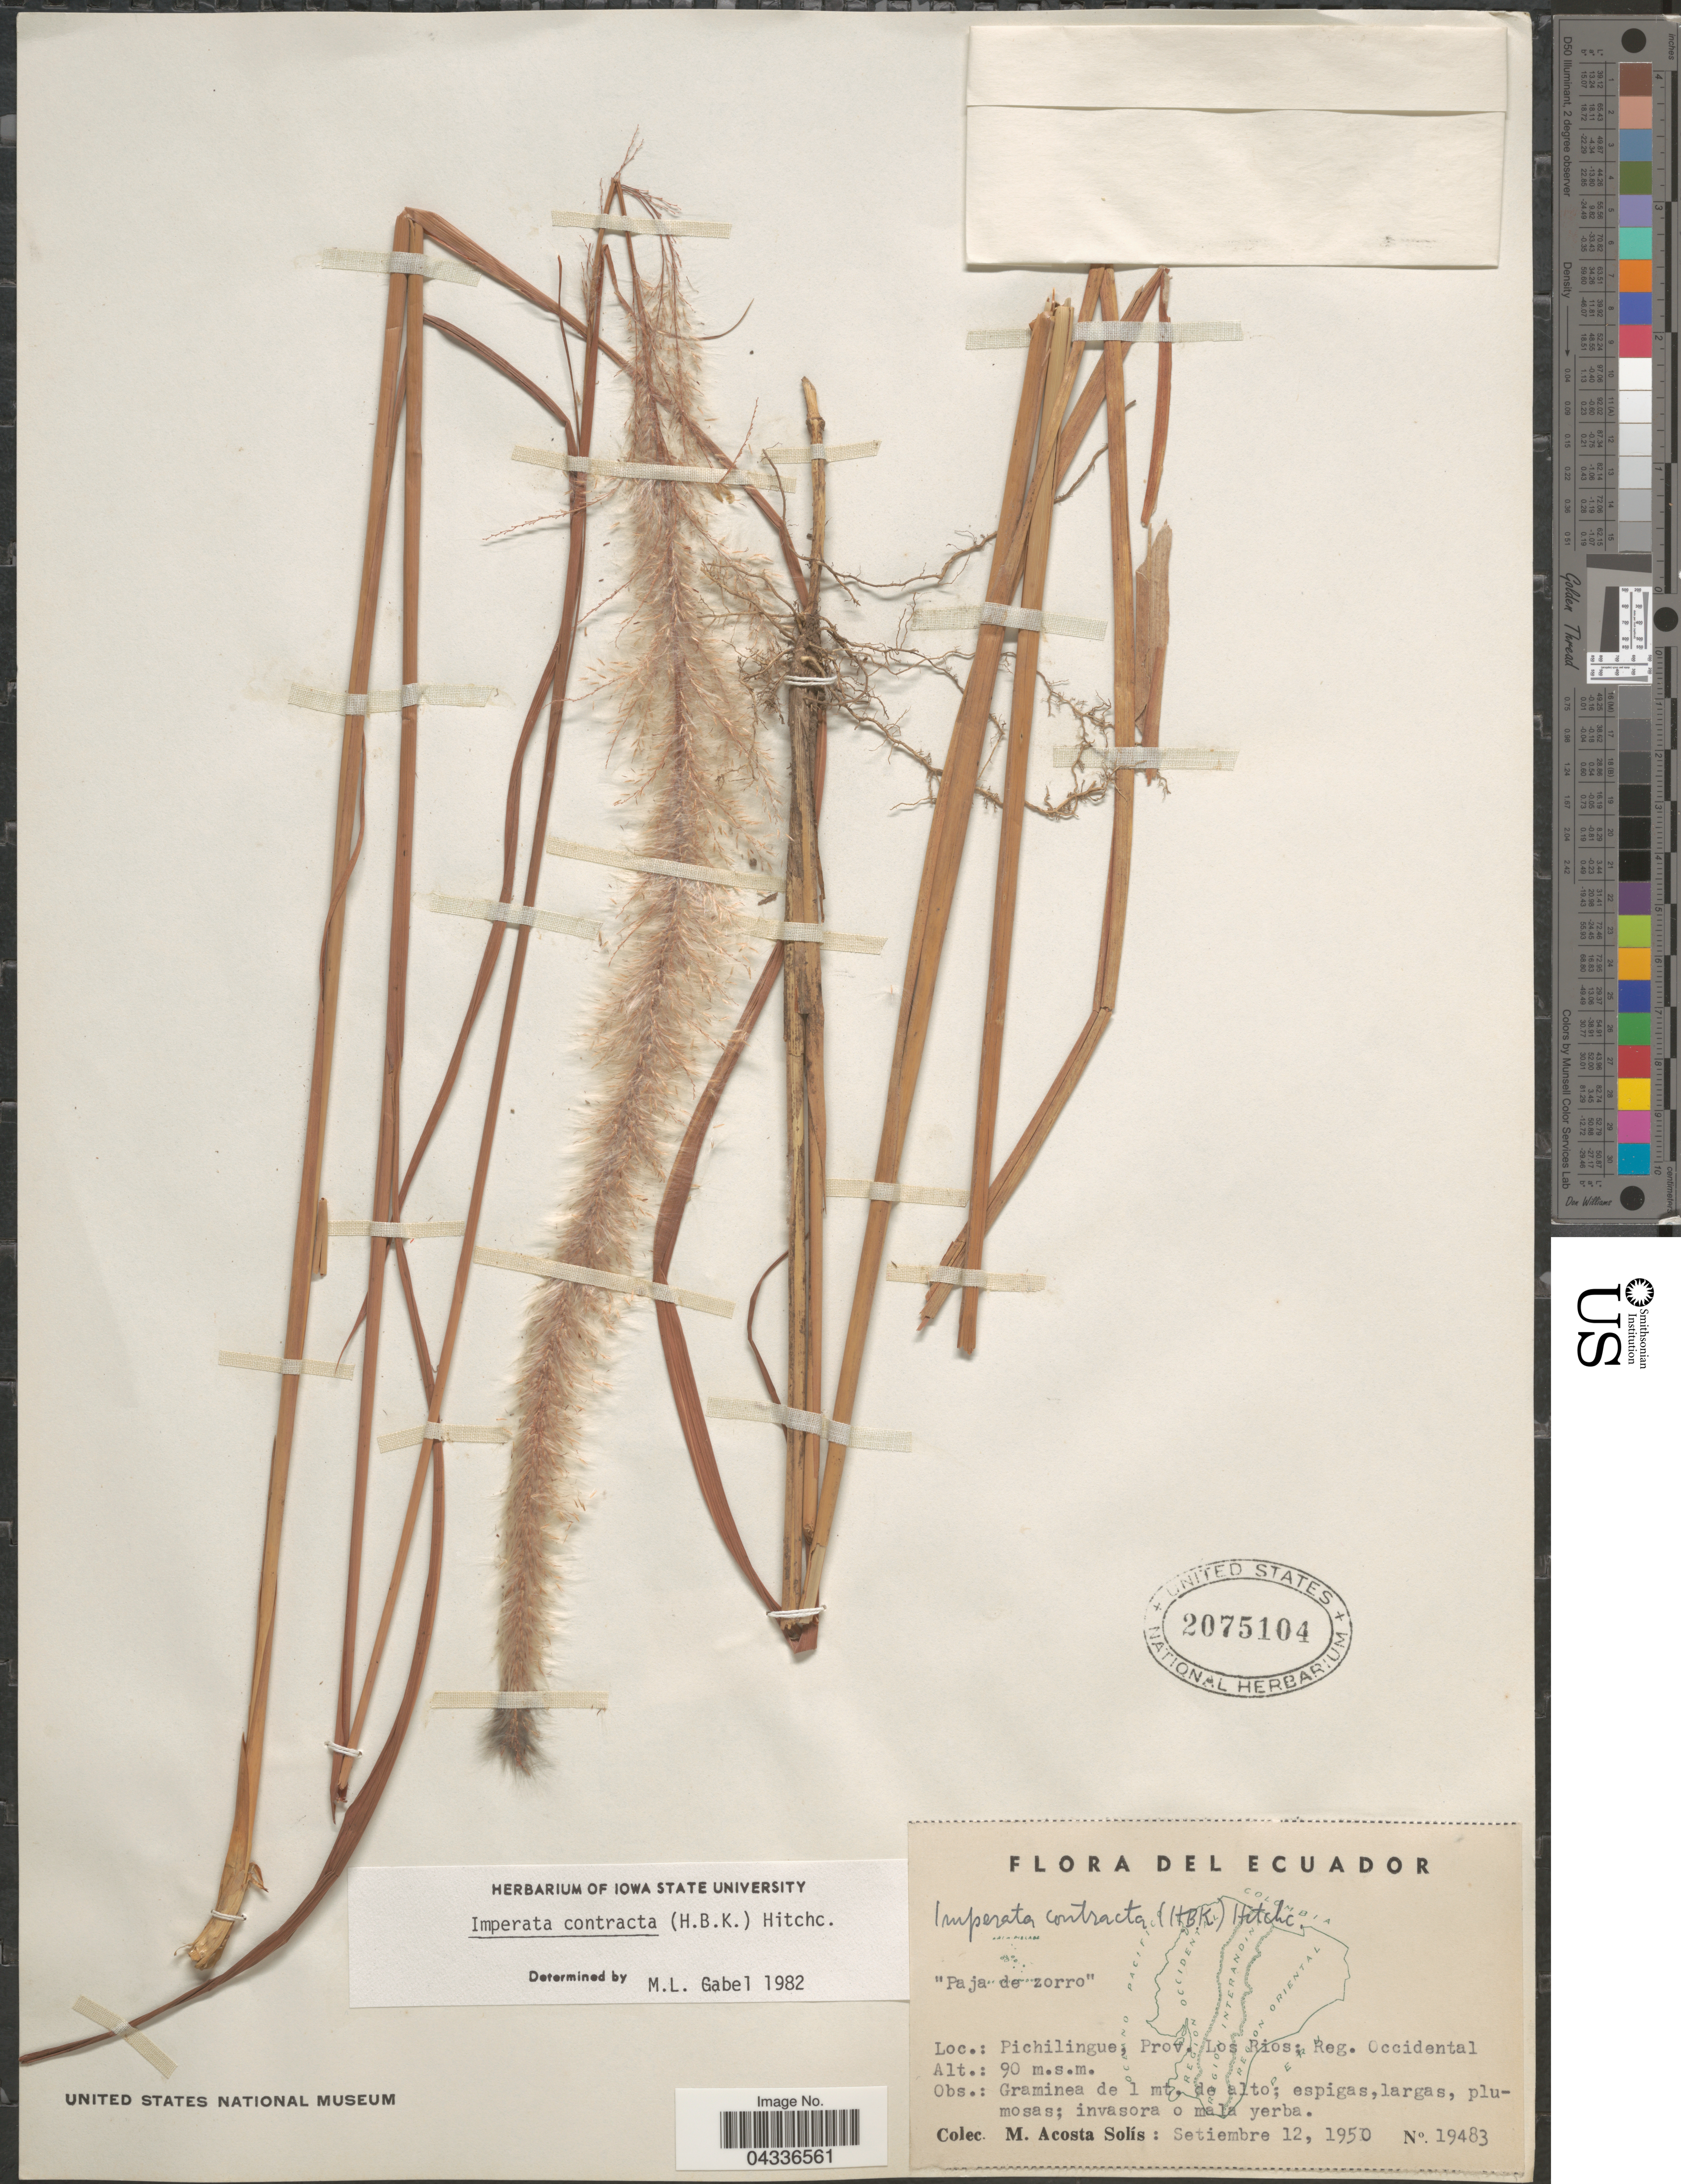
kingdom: Plantae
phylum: Tracheophyta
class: Liliopsida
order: Poales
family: Poaceae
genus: Imperata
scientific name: Imperata contracta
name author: (Kunth) Hitchc.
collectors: M. Acosta Solis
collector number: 19483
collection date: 1950-09-12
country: Ecuador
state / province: Los Ríos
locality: Pichilingue, Reg. Occidental.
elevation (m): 90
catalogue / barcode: US 2075104